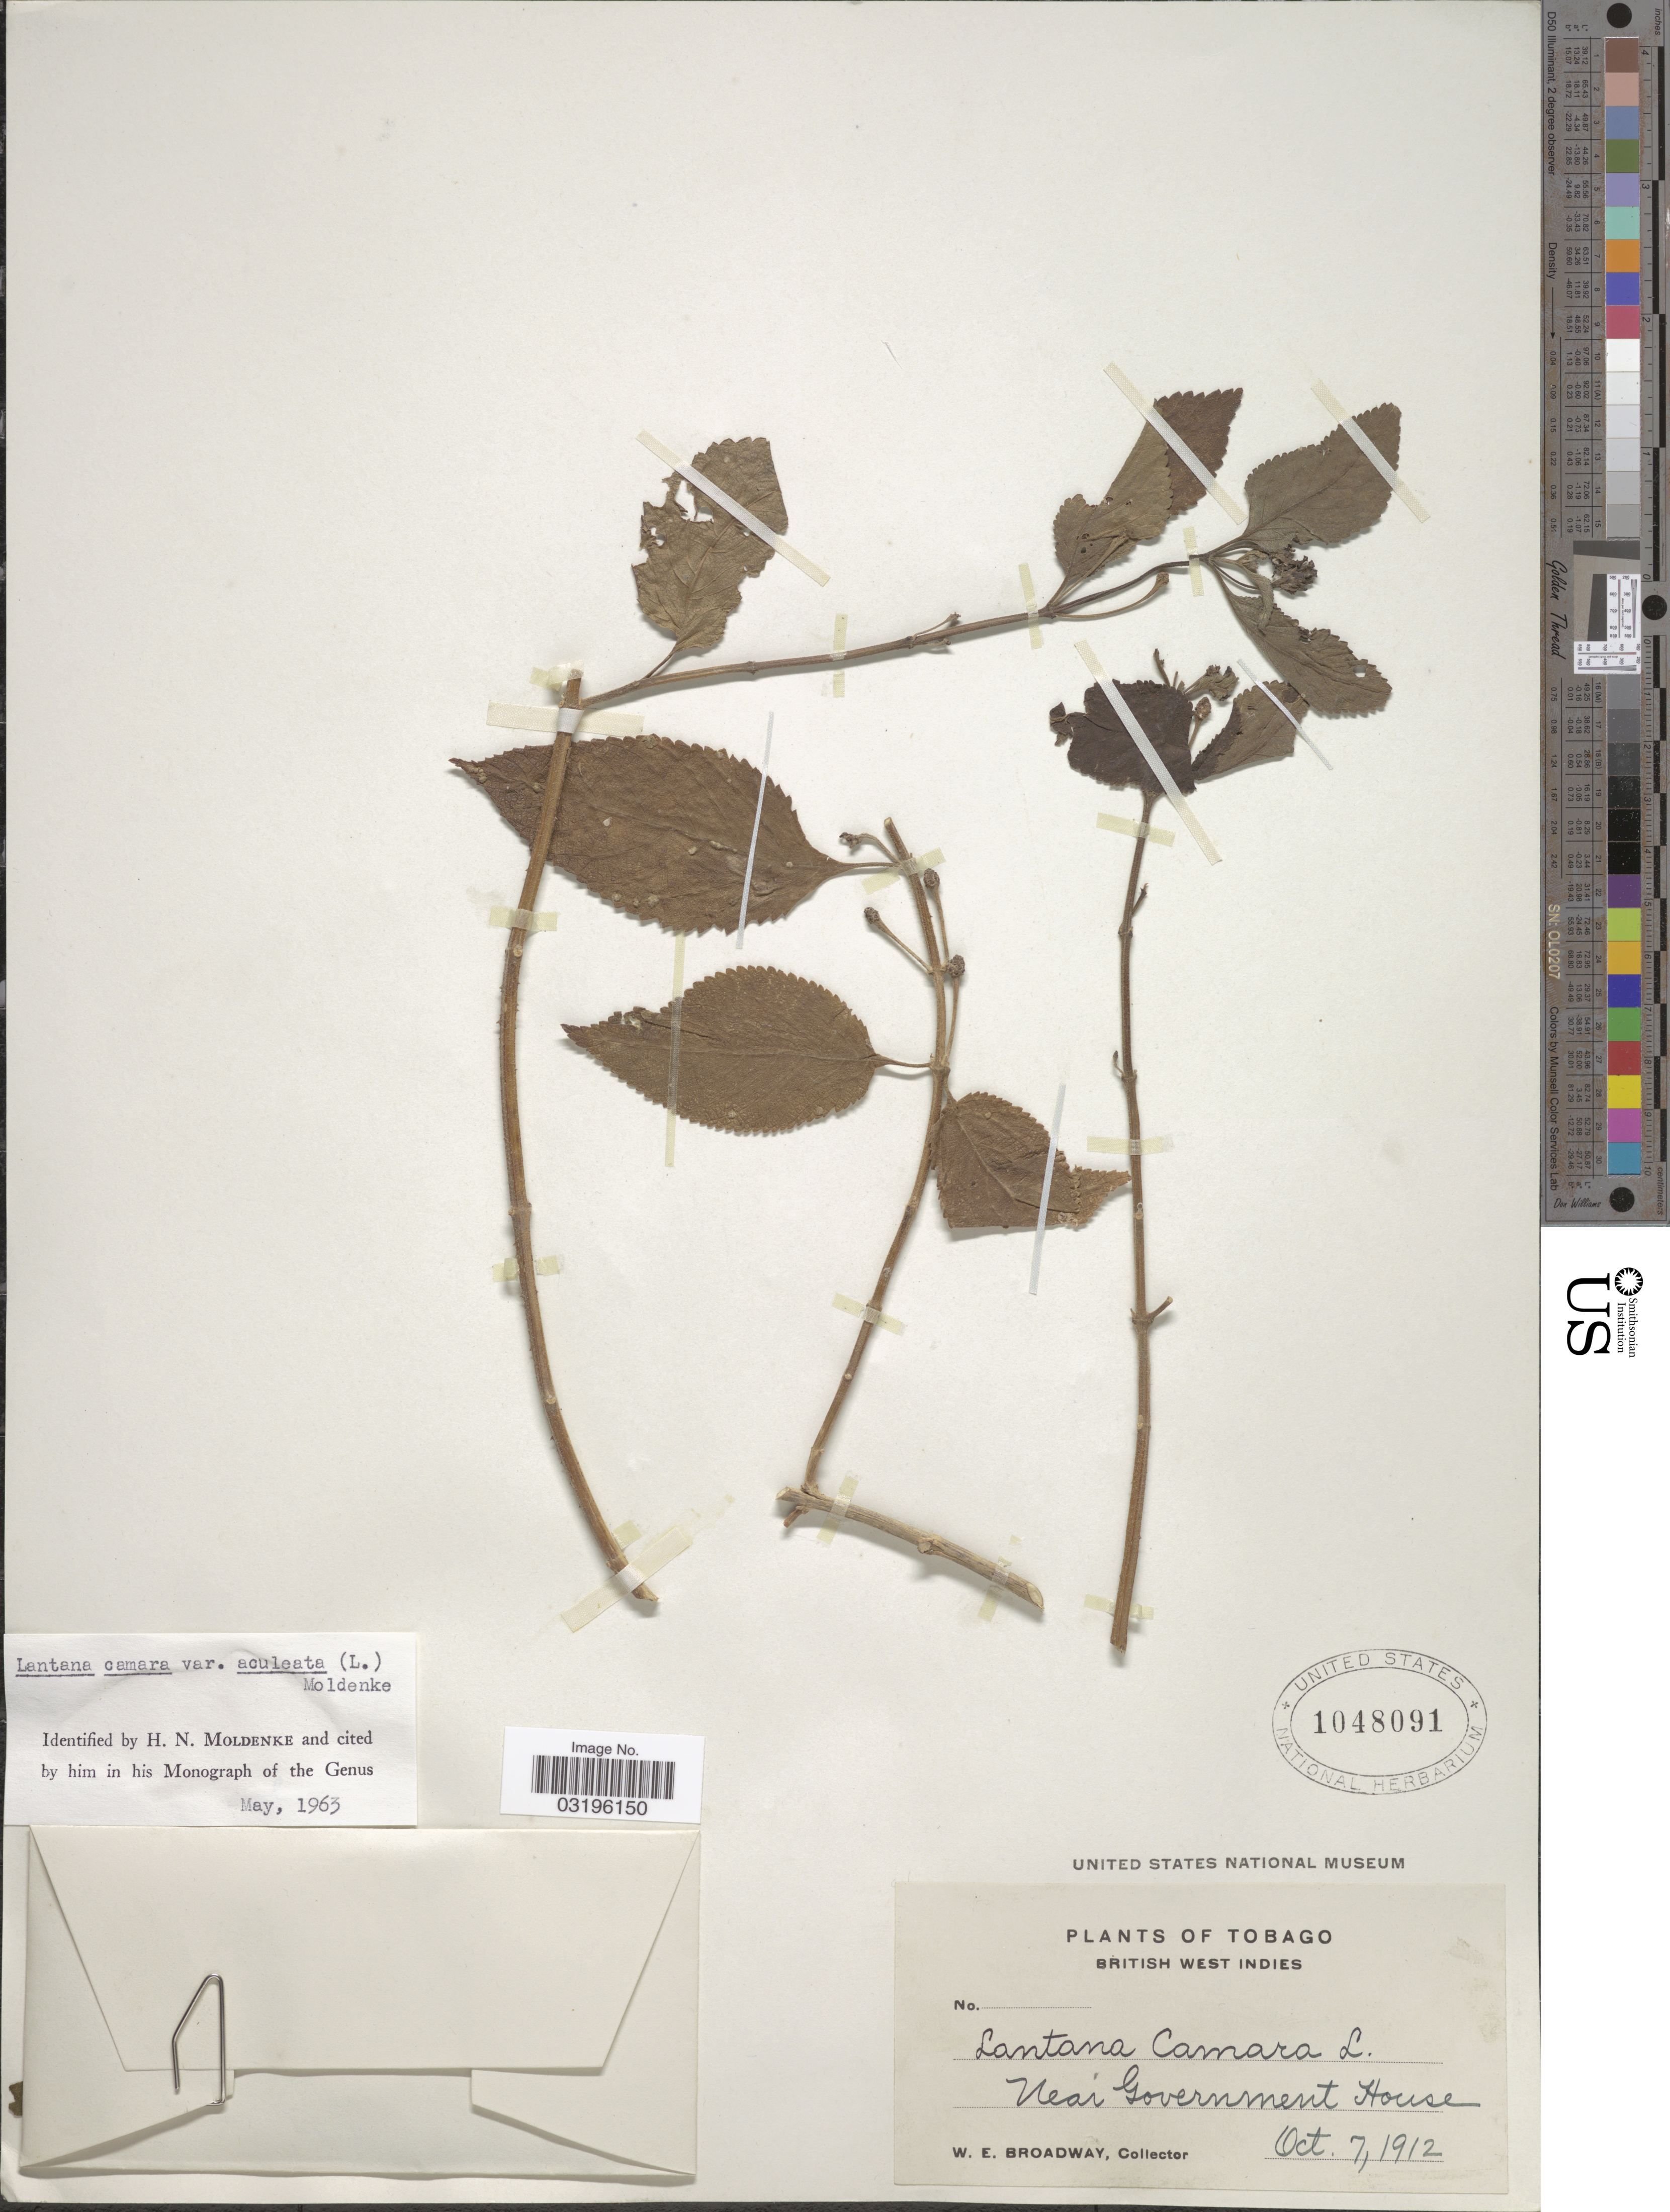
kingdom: Plantae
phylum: Tracheophyta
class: Magnoliopsida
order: Lamiales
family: Verbenaceae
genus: Lantana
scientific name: Lantana camara var. aculeata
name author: (L.) Moldenke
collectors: W. E. Broadway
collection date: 1912-10-07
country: Trinidad and Tobago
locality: British West Indies. Near Government House.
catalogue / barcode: US 1048091